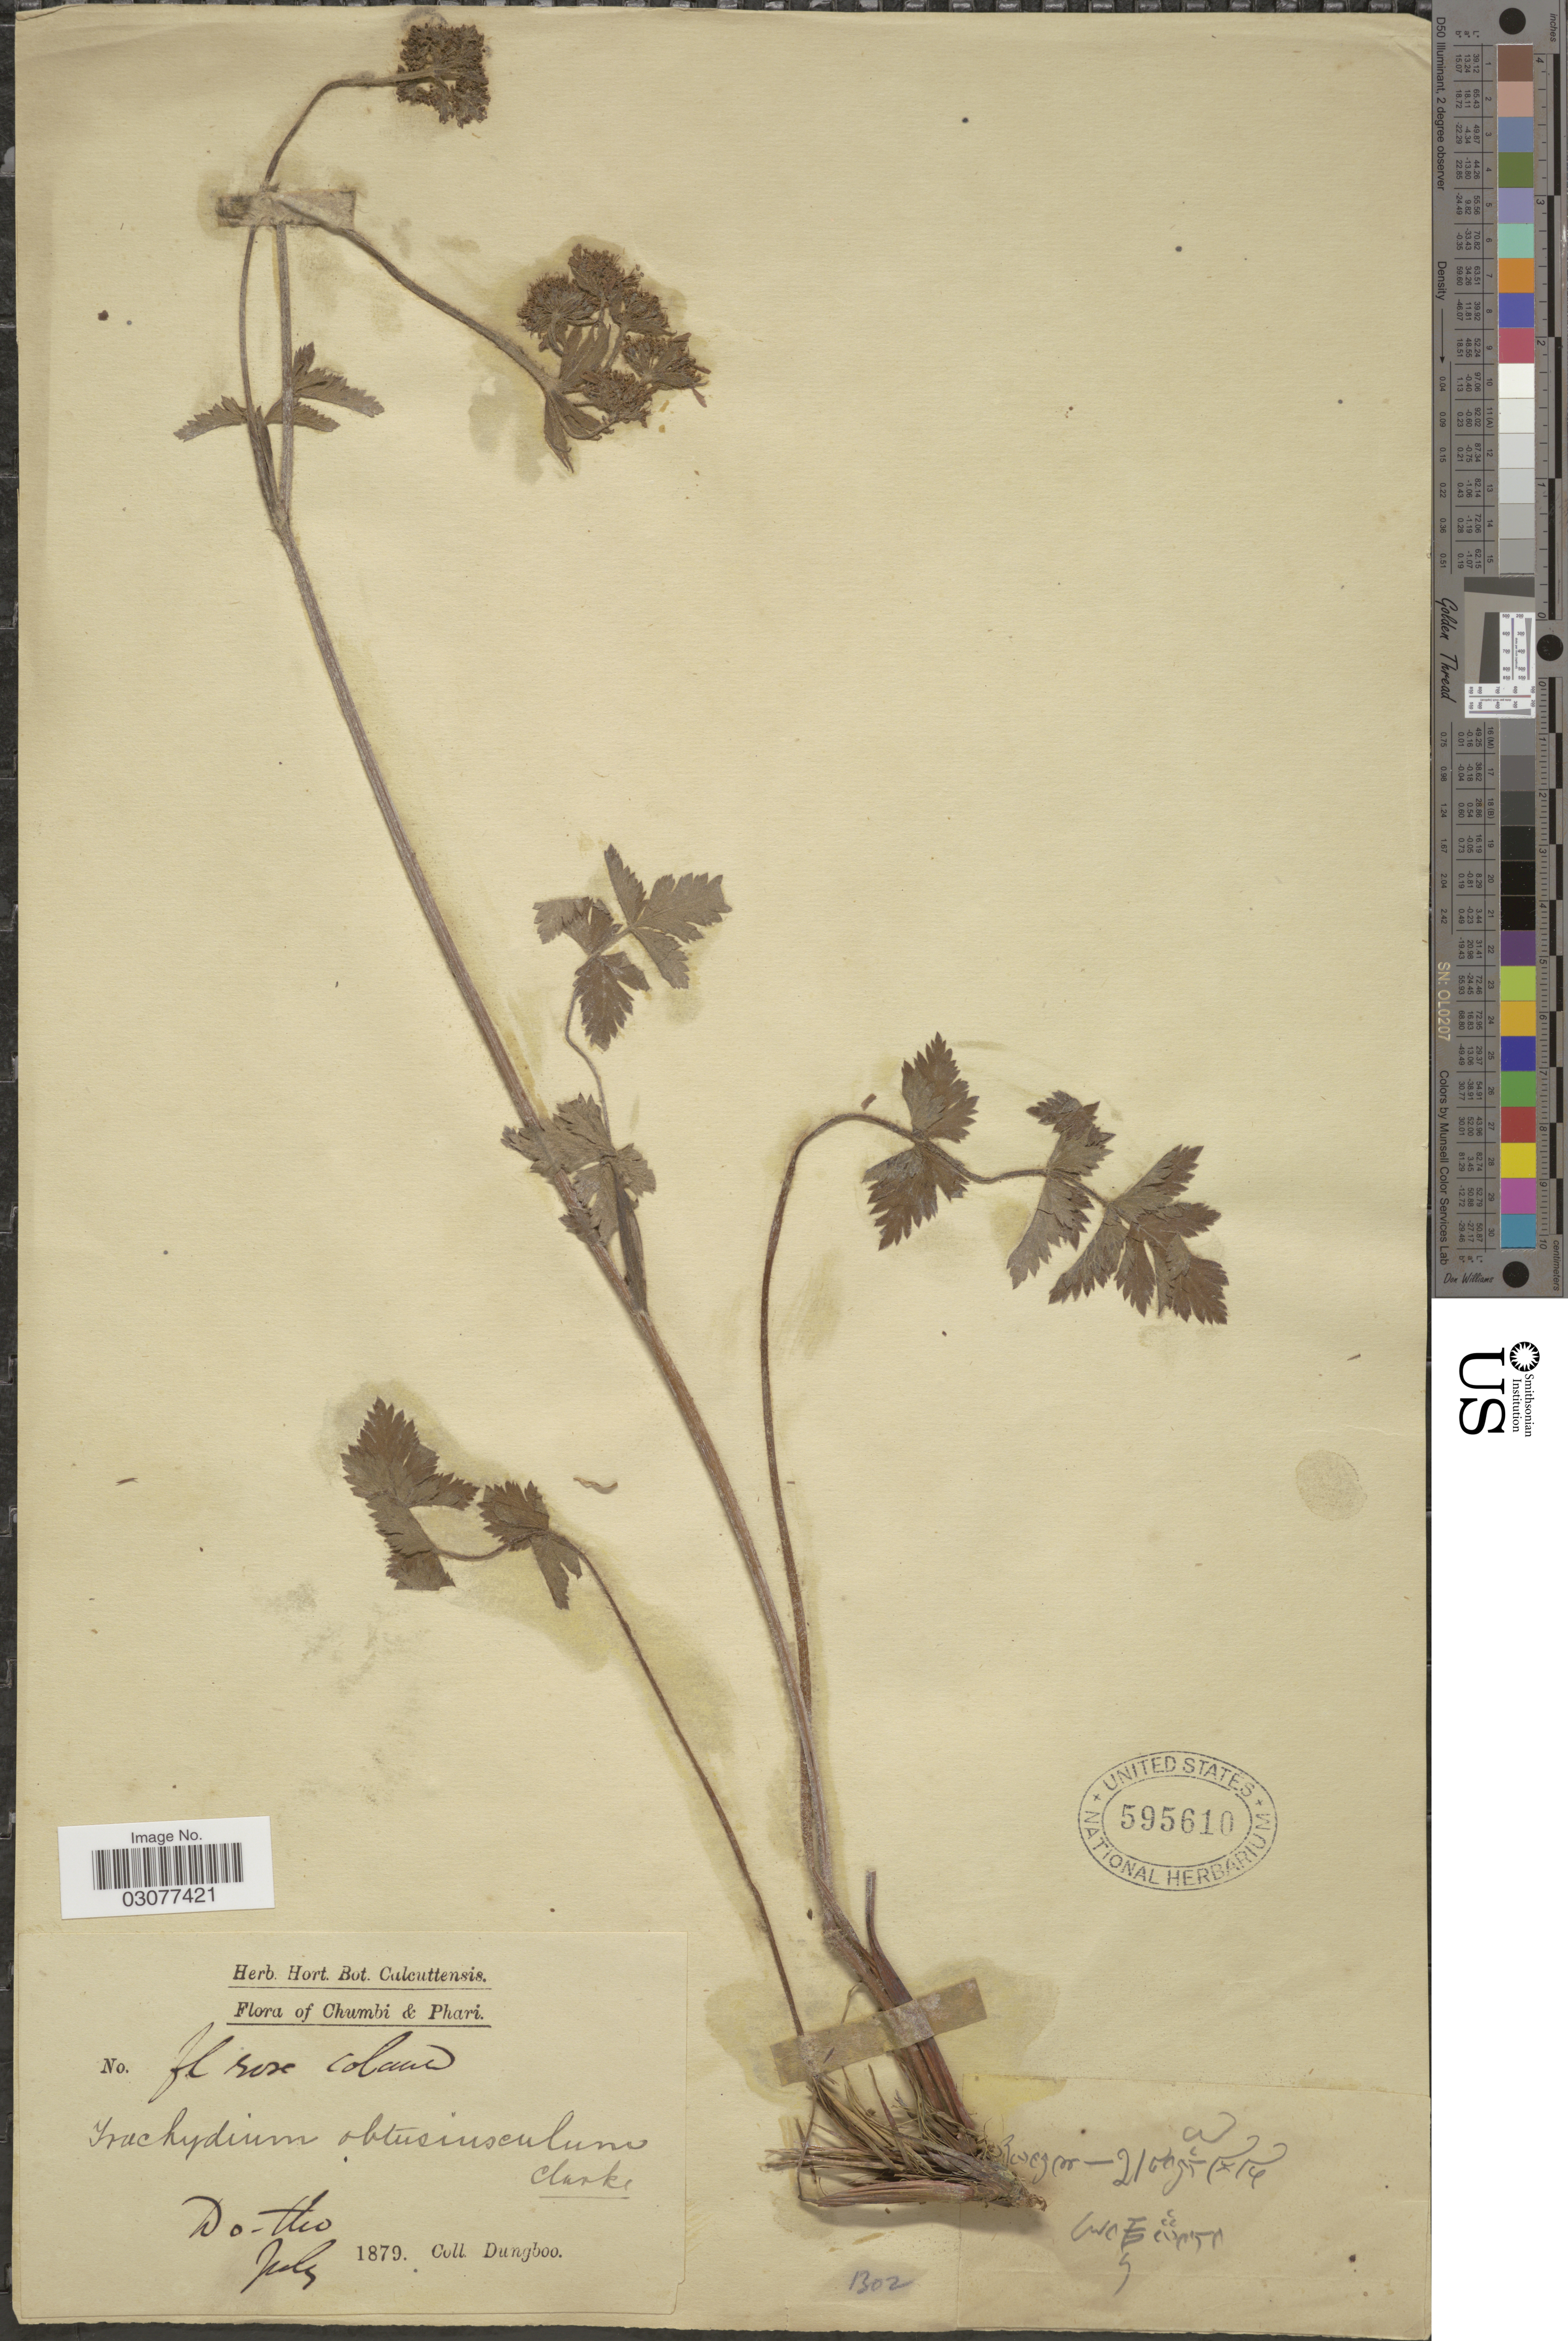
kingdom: Plantae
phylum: Tracheophyta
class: Magnoliopsida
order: Apiales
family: Apiaceae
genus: Physospermopsis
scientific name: Physospermopsis obtusiuscula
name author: (Wall. ex DC.) C. Norman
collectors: Dungboo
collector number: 1302?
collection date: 1879-07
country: China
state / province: Xizang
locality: Chumbi & Phari. Do-ttio.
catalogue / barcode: US 595610